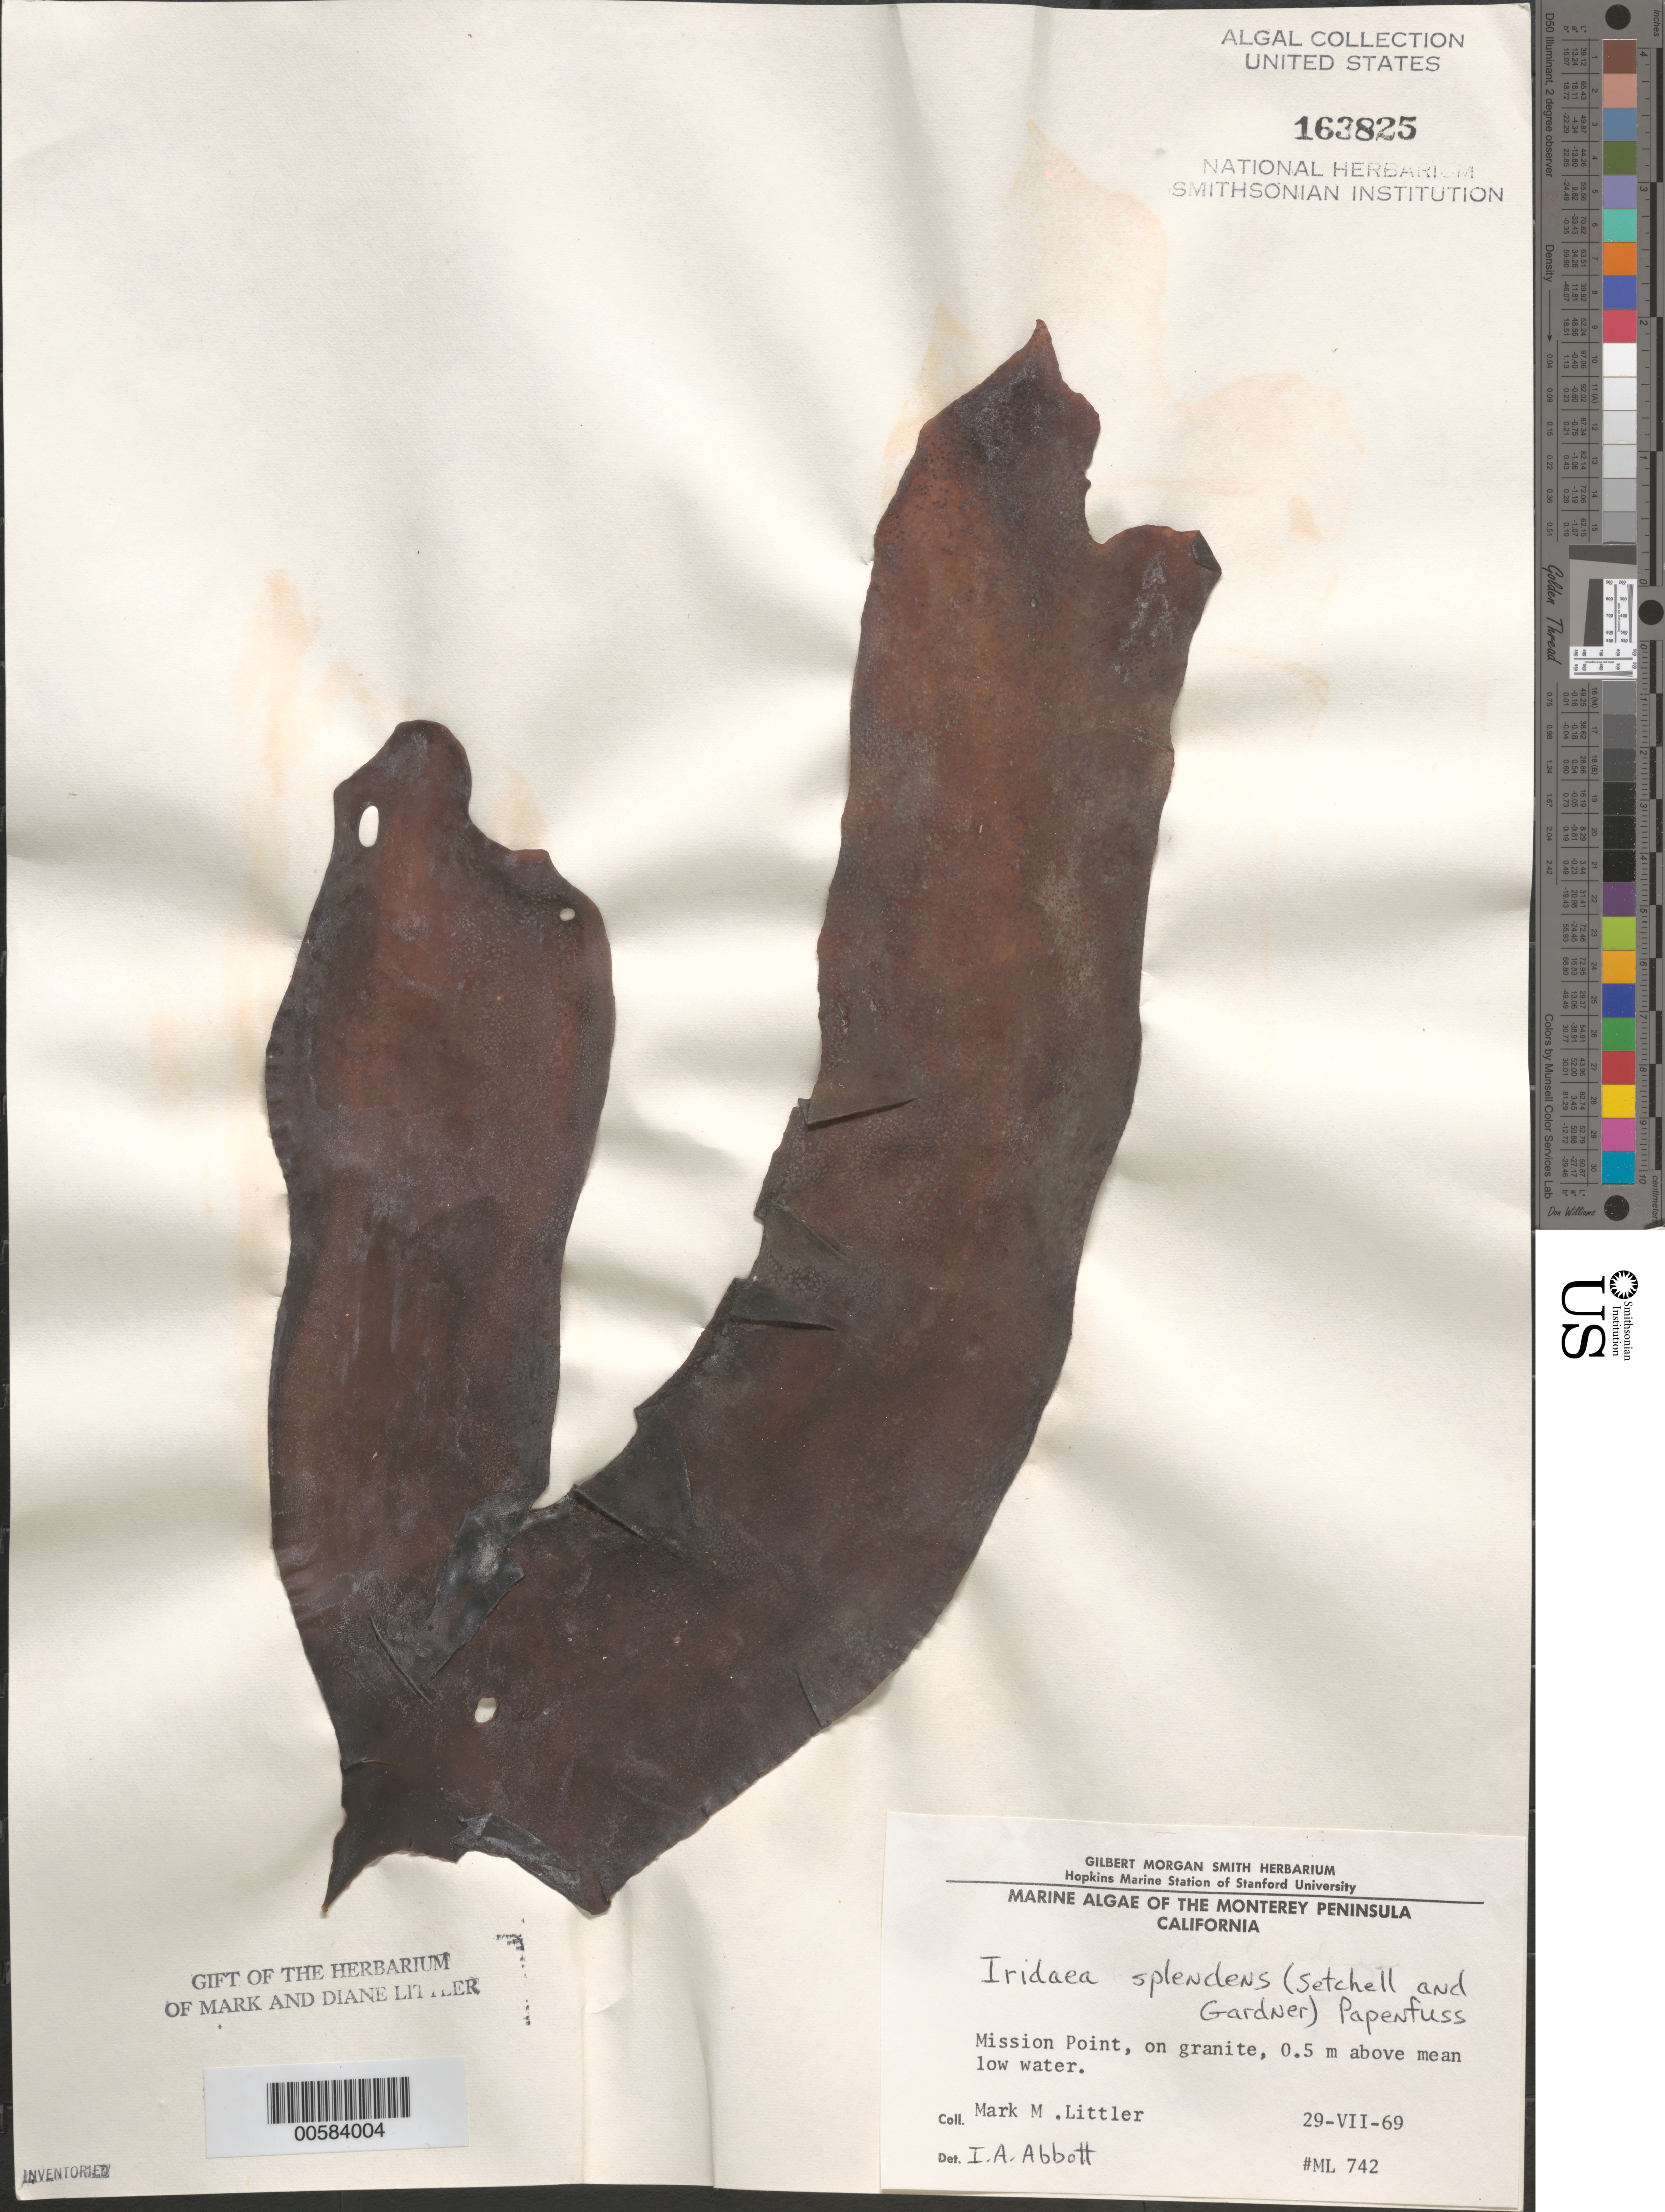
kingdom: Plantae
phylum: Rhodophyta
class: Florideophyceae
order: Gigartinales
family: Gigartinaceae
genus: Mazzaella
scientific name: Mazzaella splendens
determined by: Algae name updating Project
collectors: M. M. Littler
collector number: ML 742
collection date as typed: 29 Jul 1969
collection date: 1969-07-29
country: United States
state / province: California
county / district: Monterey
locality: Mission Point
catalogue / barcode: US 163825